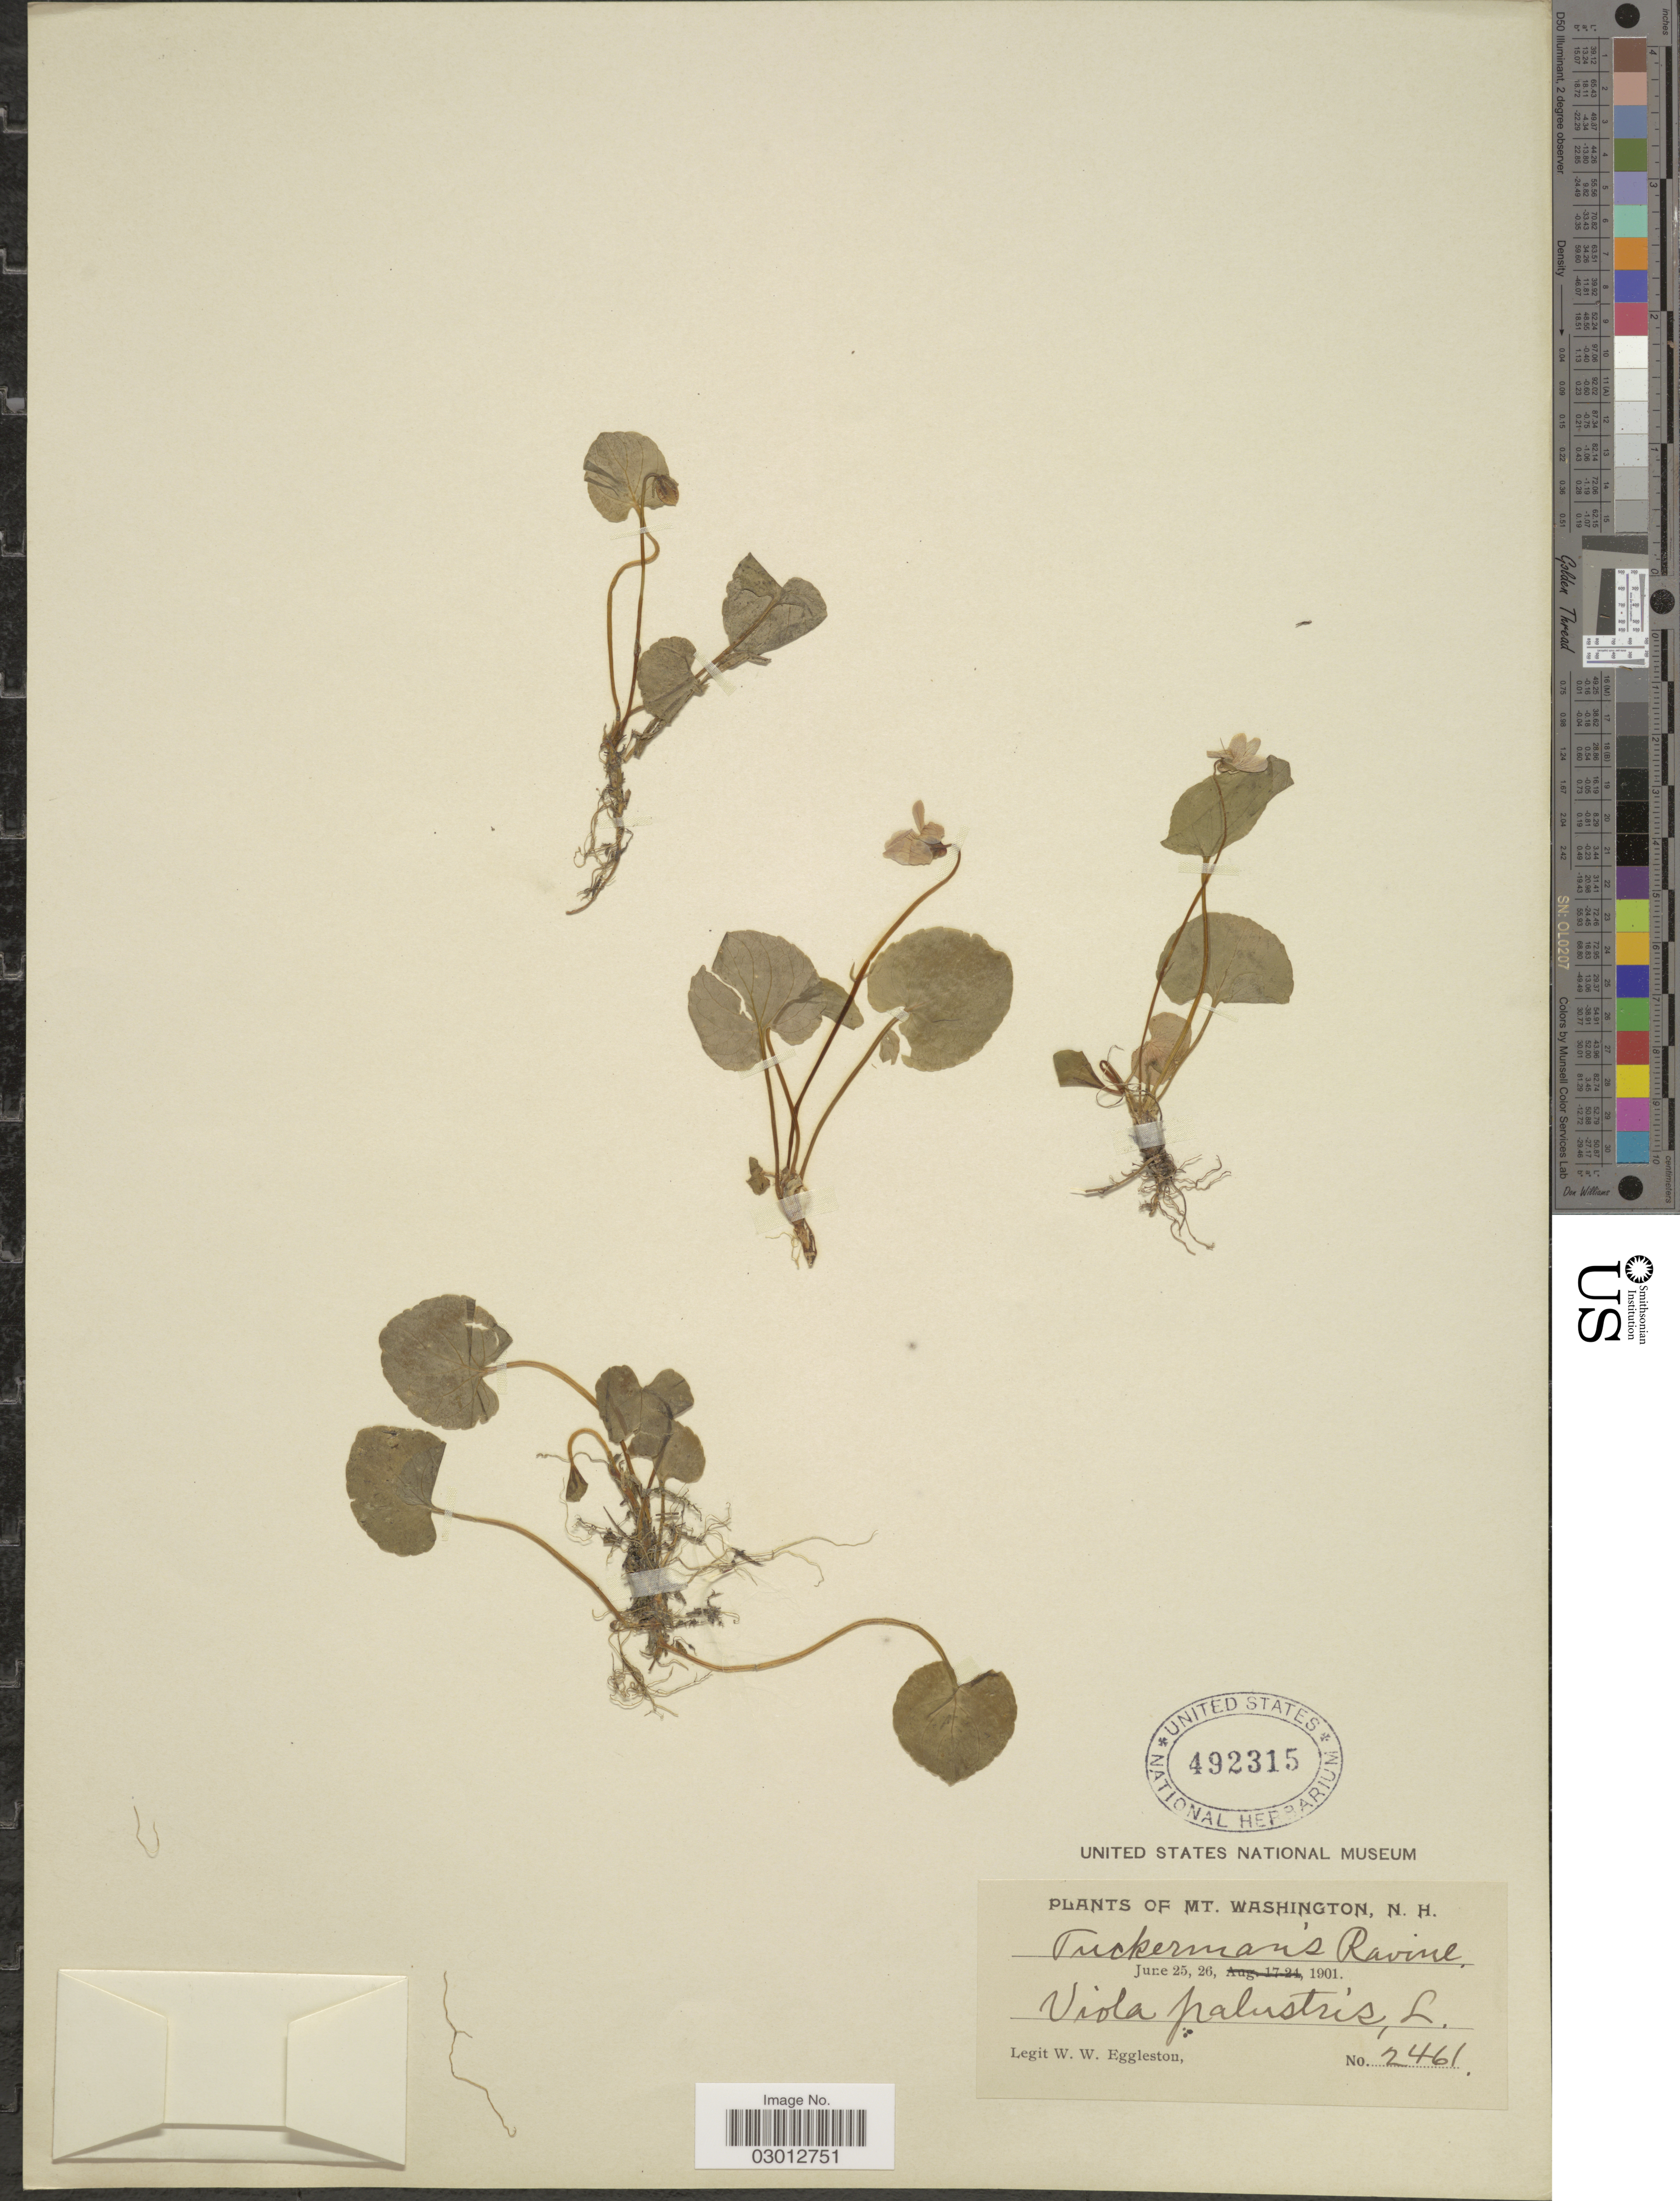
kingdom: Plantae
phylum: Tracheophyta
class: Magnoliopsida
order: Malpighiales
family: Violaceae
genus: Viola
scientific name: Viola palustris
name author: L.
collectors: W. W. Eggleston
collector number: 2461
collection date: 1901-06-25/1901-06-26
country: United States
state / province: New Hampshire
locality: Mt. Washington, N. H.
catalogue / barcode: US 492315